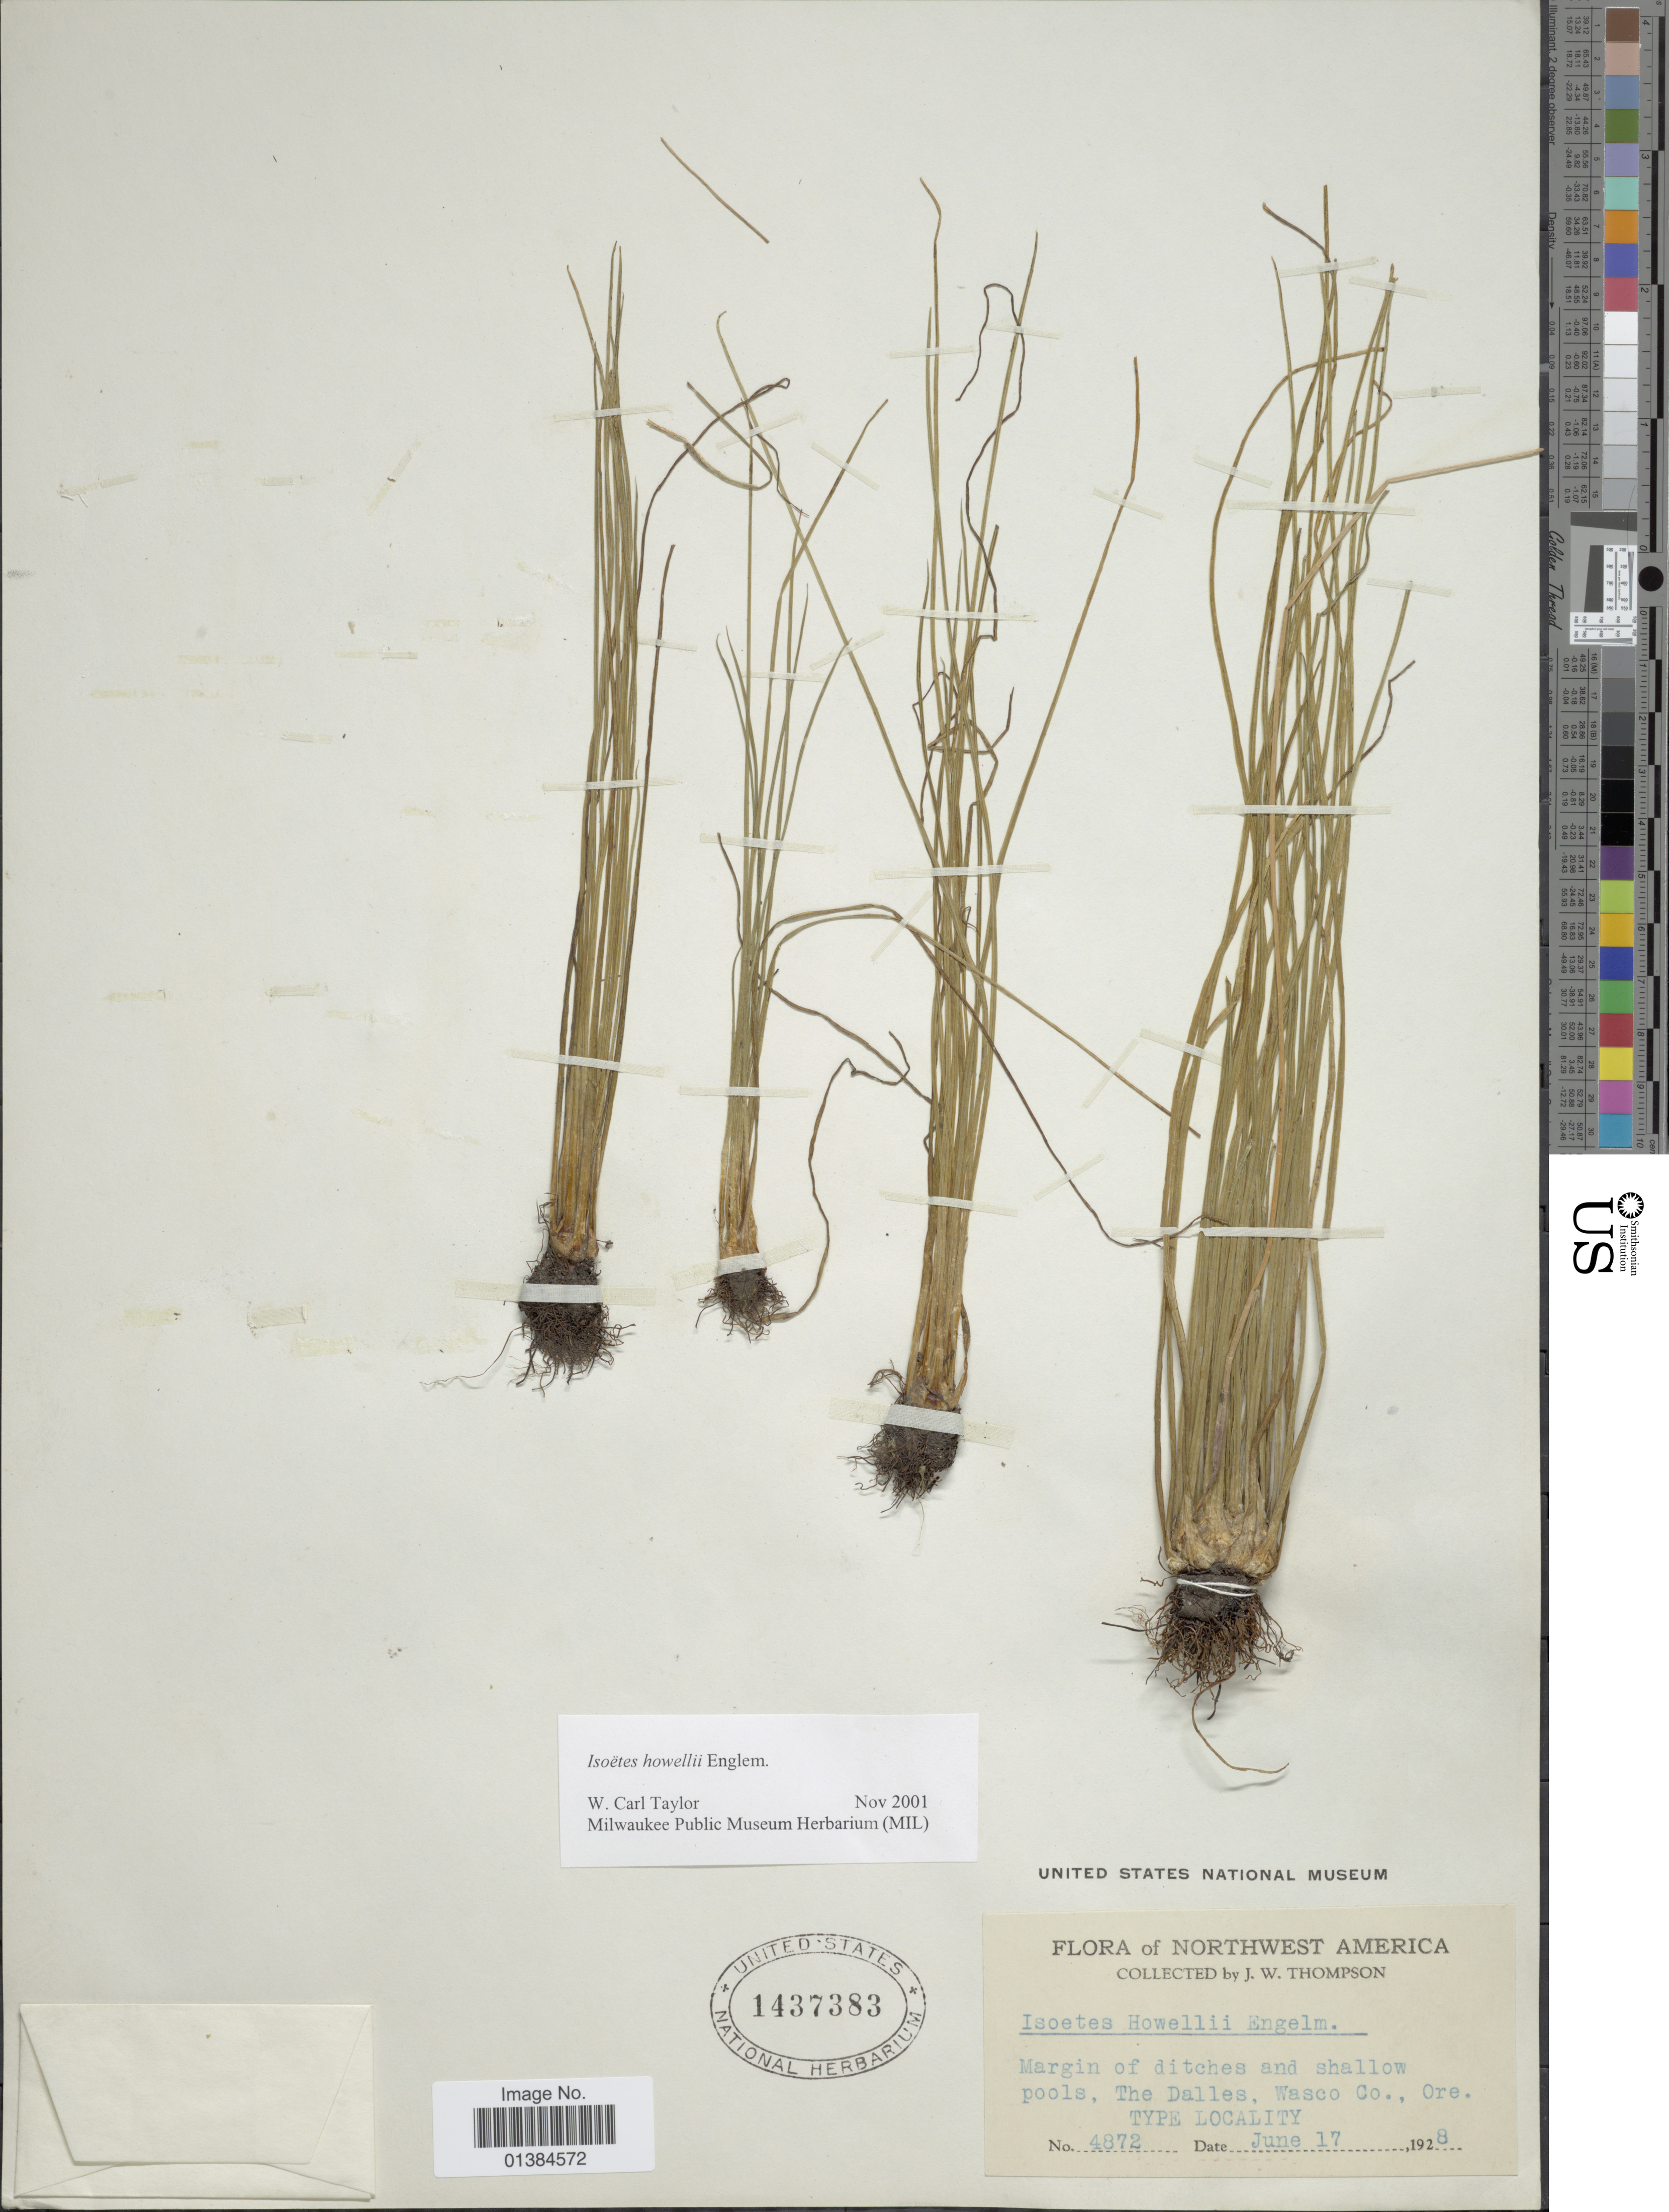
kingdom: Plantae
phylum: Tracheophyta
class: Lycopodiopsida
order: Isoetales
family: Isoetaceae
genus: Isoetes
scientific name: Isoetes howellii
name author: Engelm.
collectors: J. W. Thompson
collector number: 4872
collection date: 1928-06-17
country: United States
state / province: Oregon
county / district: Wasco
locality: Margin of ditches and shallow pools, The Dalles, Wasco Co.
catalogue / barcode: US 1437383